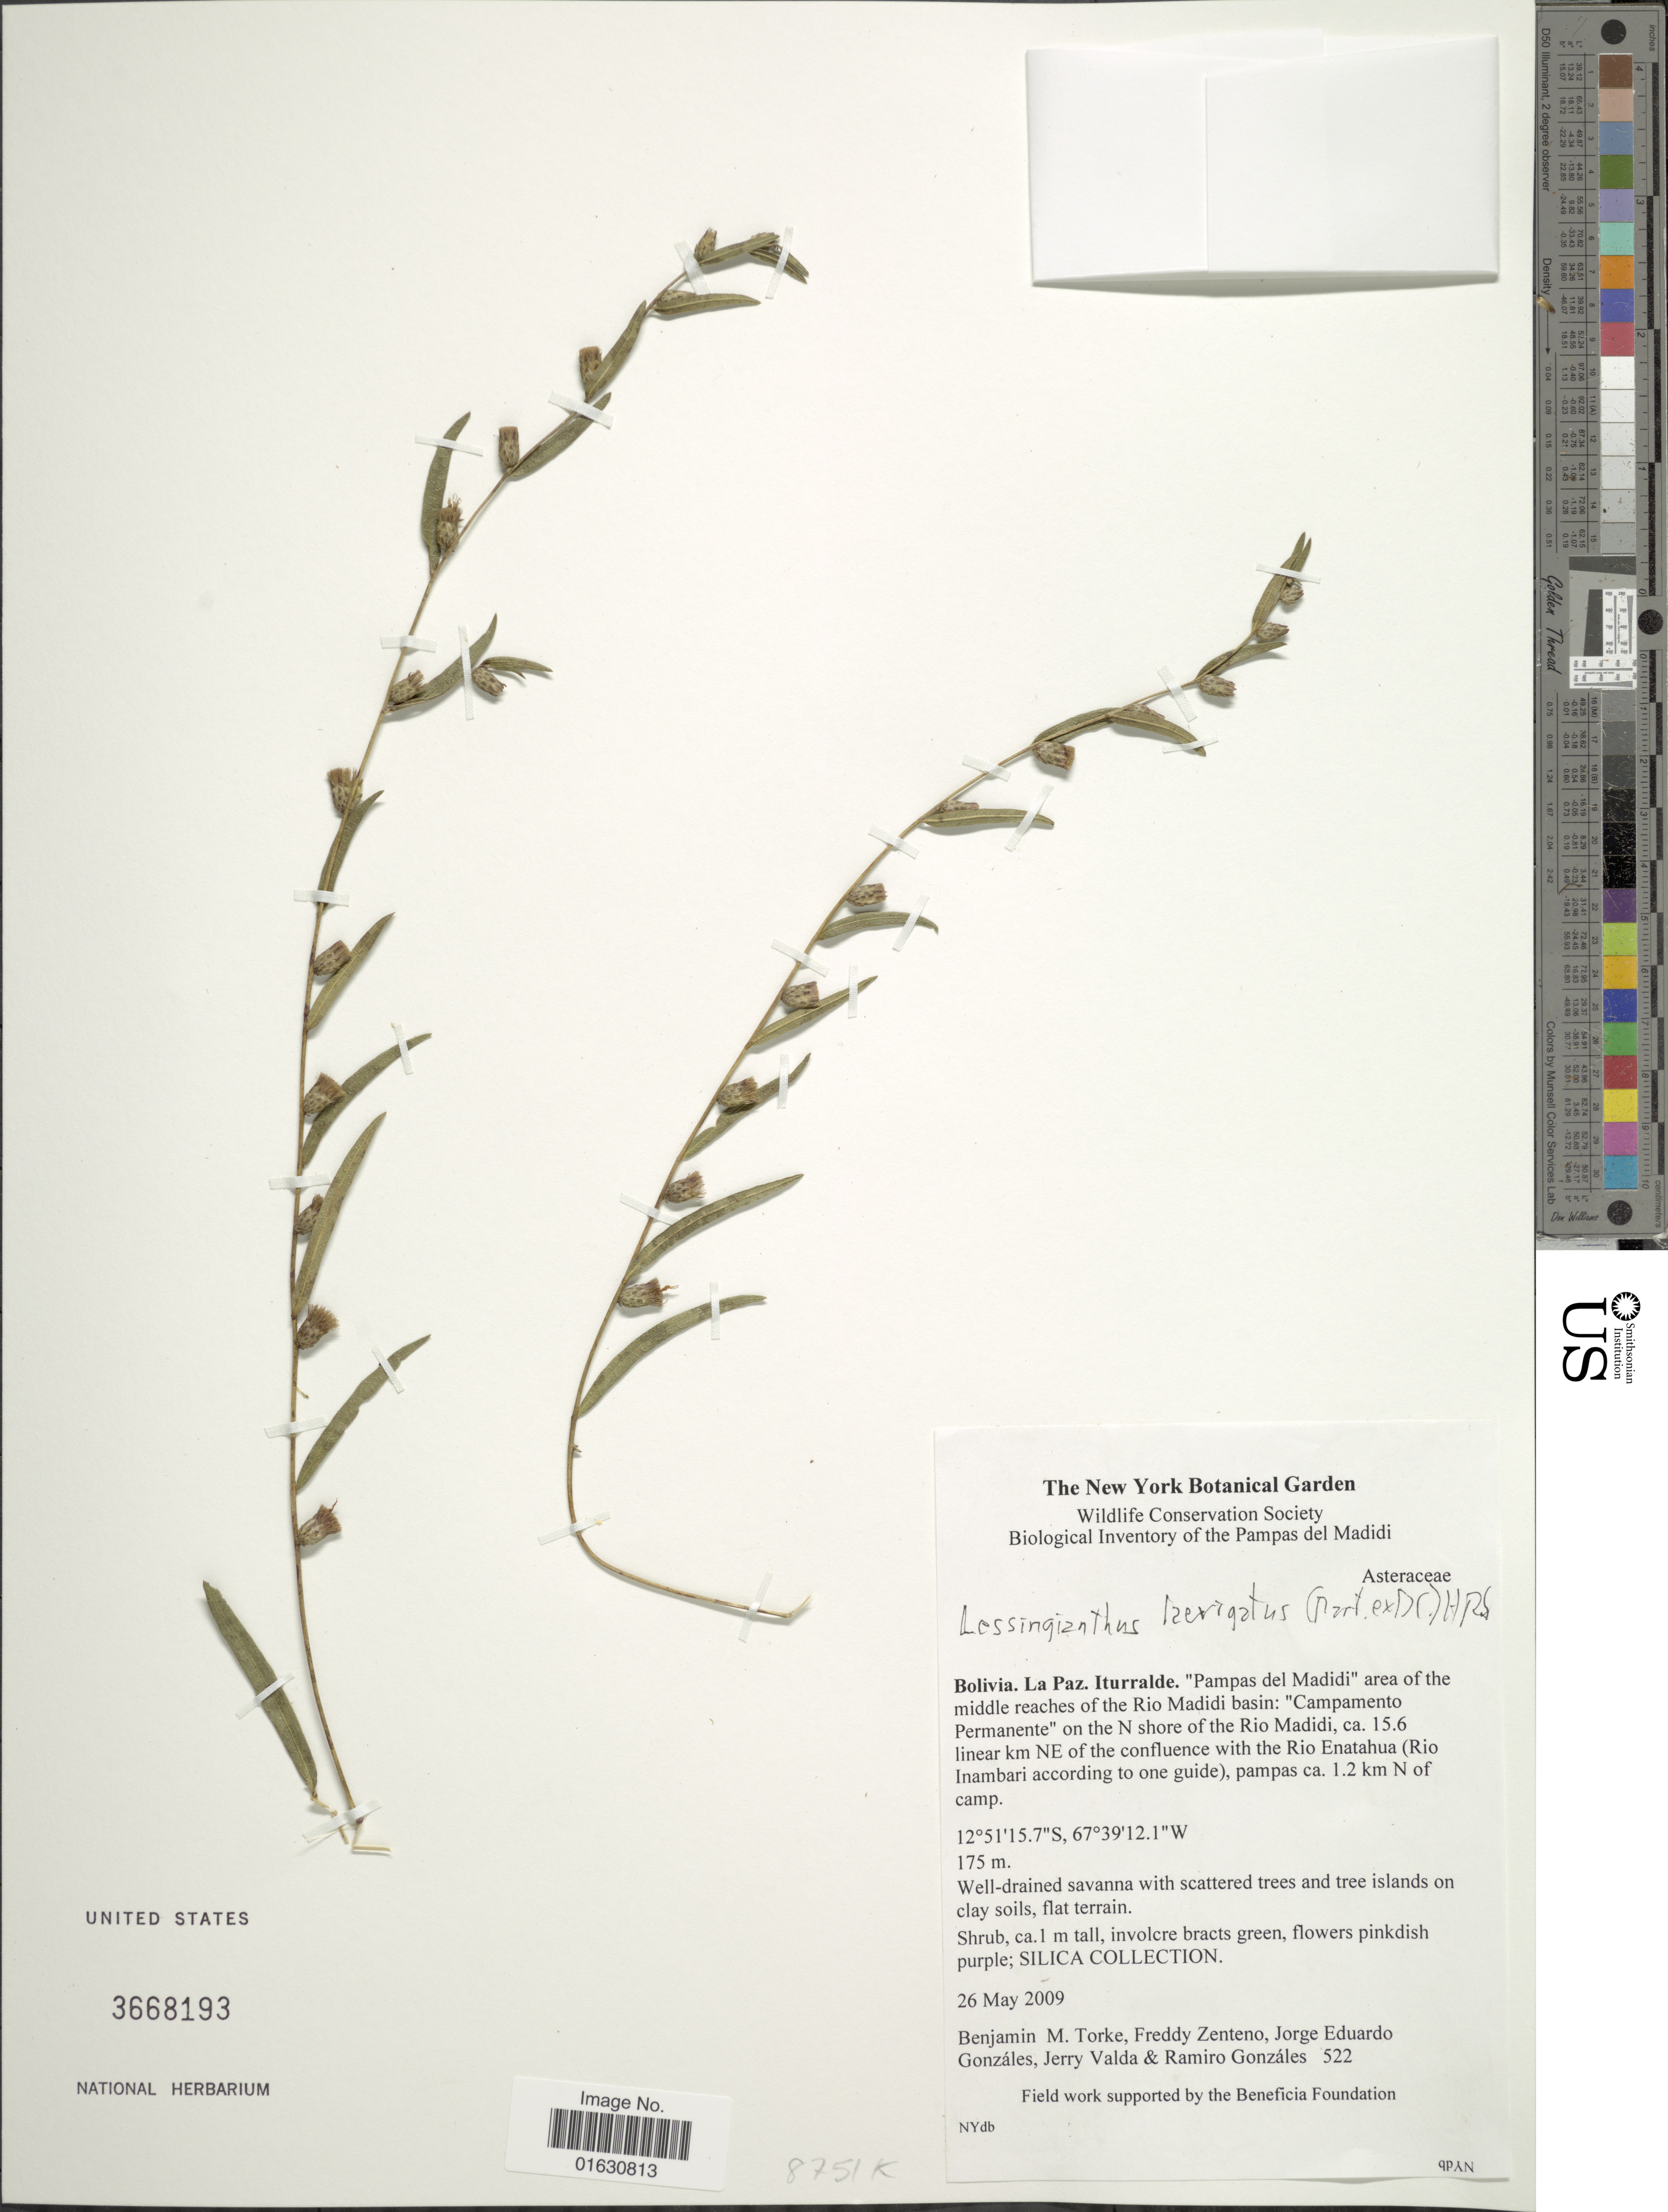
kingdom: Plantae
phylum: Tracheophyta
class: Magnoliopsida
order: Asterales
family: Asteraceae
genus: Lessingianthus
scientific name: Lessingianthus laevigatus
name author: (Mart. ex DC.) H. Rob.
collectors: B. M. Torke, F. Zenteno, J. Gonzales, J. Valda & R. Gonzales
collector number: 522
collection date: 2009-05-26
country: Bolivia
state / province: La Paz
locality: Iturralde. 'Pampas del Madidi' area of the middle reaches of the Rio Madidi basin: 'Campamento Permanente' on the N shore of the Rio Madidi, ca. 15.6 linear km NE of the confluence with the Rio Enatahua (Rio Inambari according to one guide), pampas ca. 1.2 km N of camp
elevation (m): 175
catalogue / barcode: US 3668193